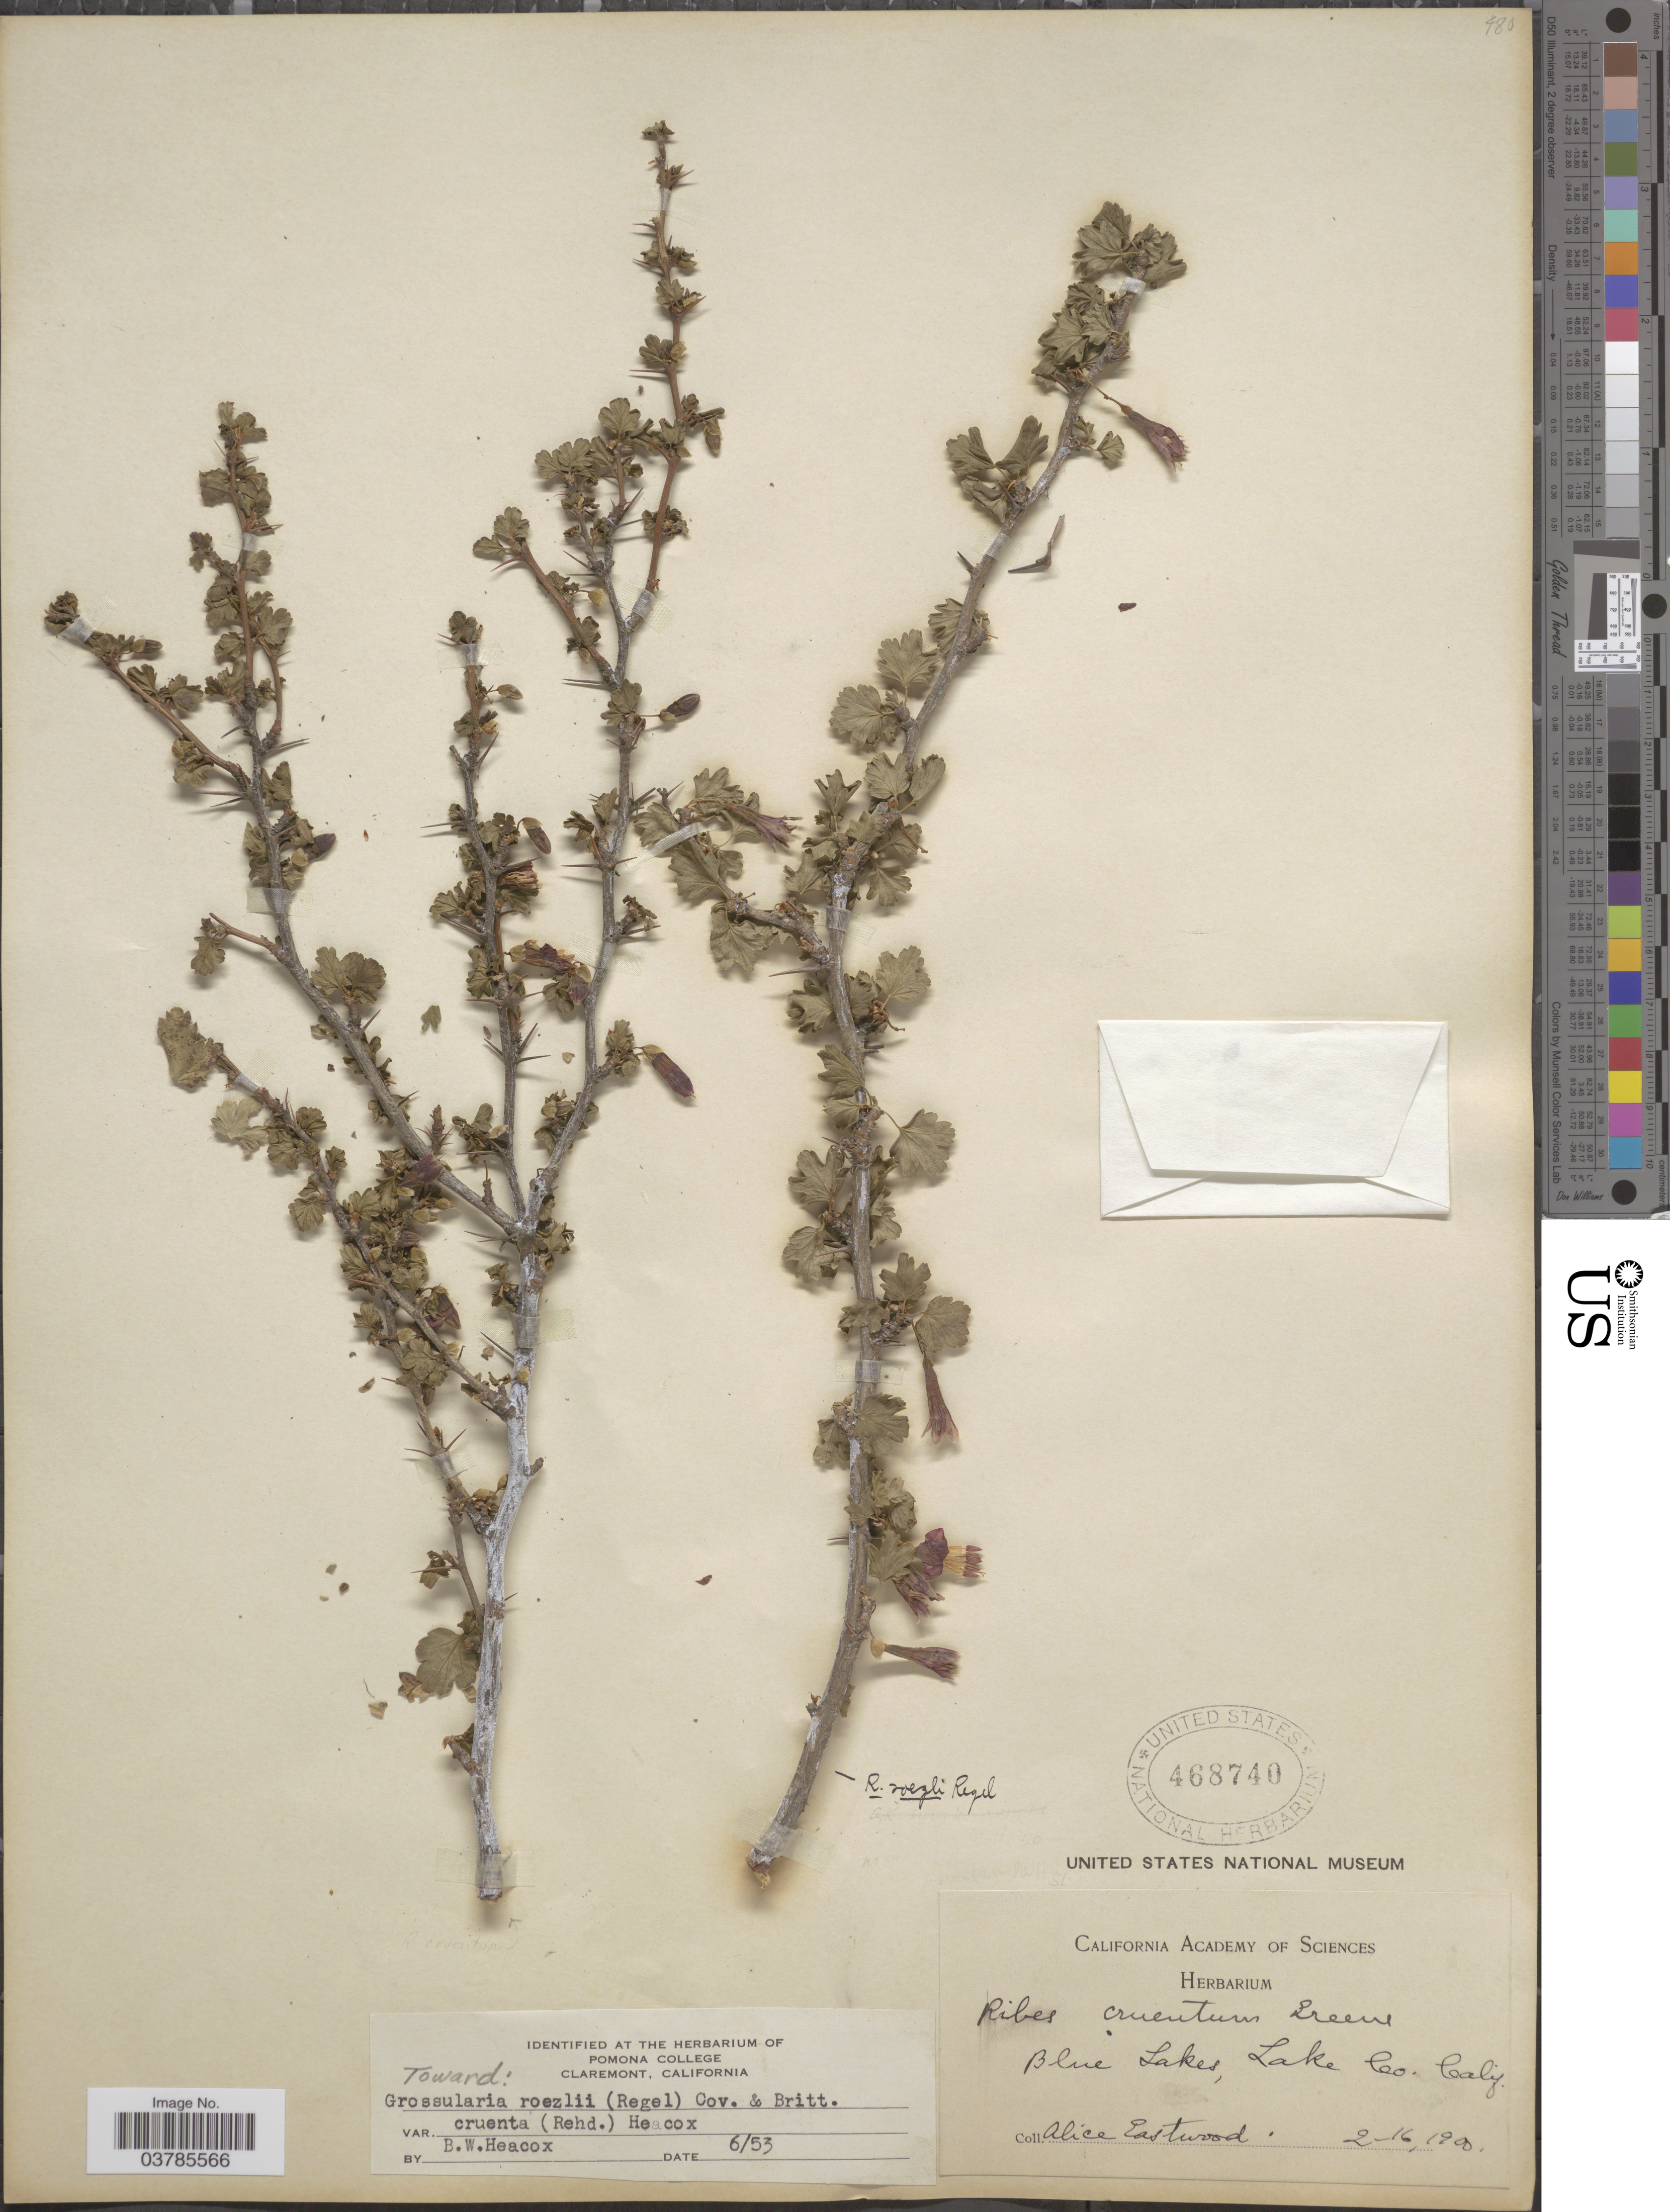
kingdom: Plantae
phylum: Tracheophyta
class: Magnoliopsida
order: Saxifragales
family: Grossulariaceae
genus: Ribes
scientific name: Ribes roezlii var. cruentum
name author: (Greene) Rehder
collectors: A. Eastwood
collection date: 1900-02-16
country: United States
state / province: Oregon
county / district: Lake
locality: Blue Lakes, Lake Co.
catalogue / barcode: US 468740